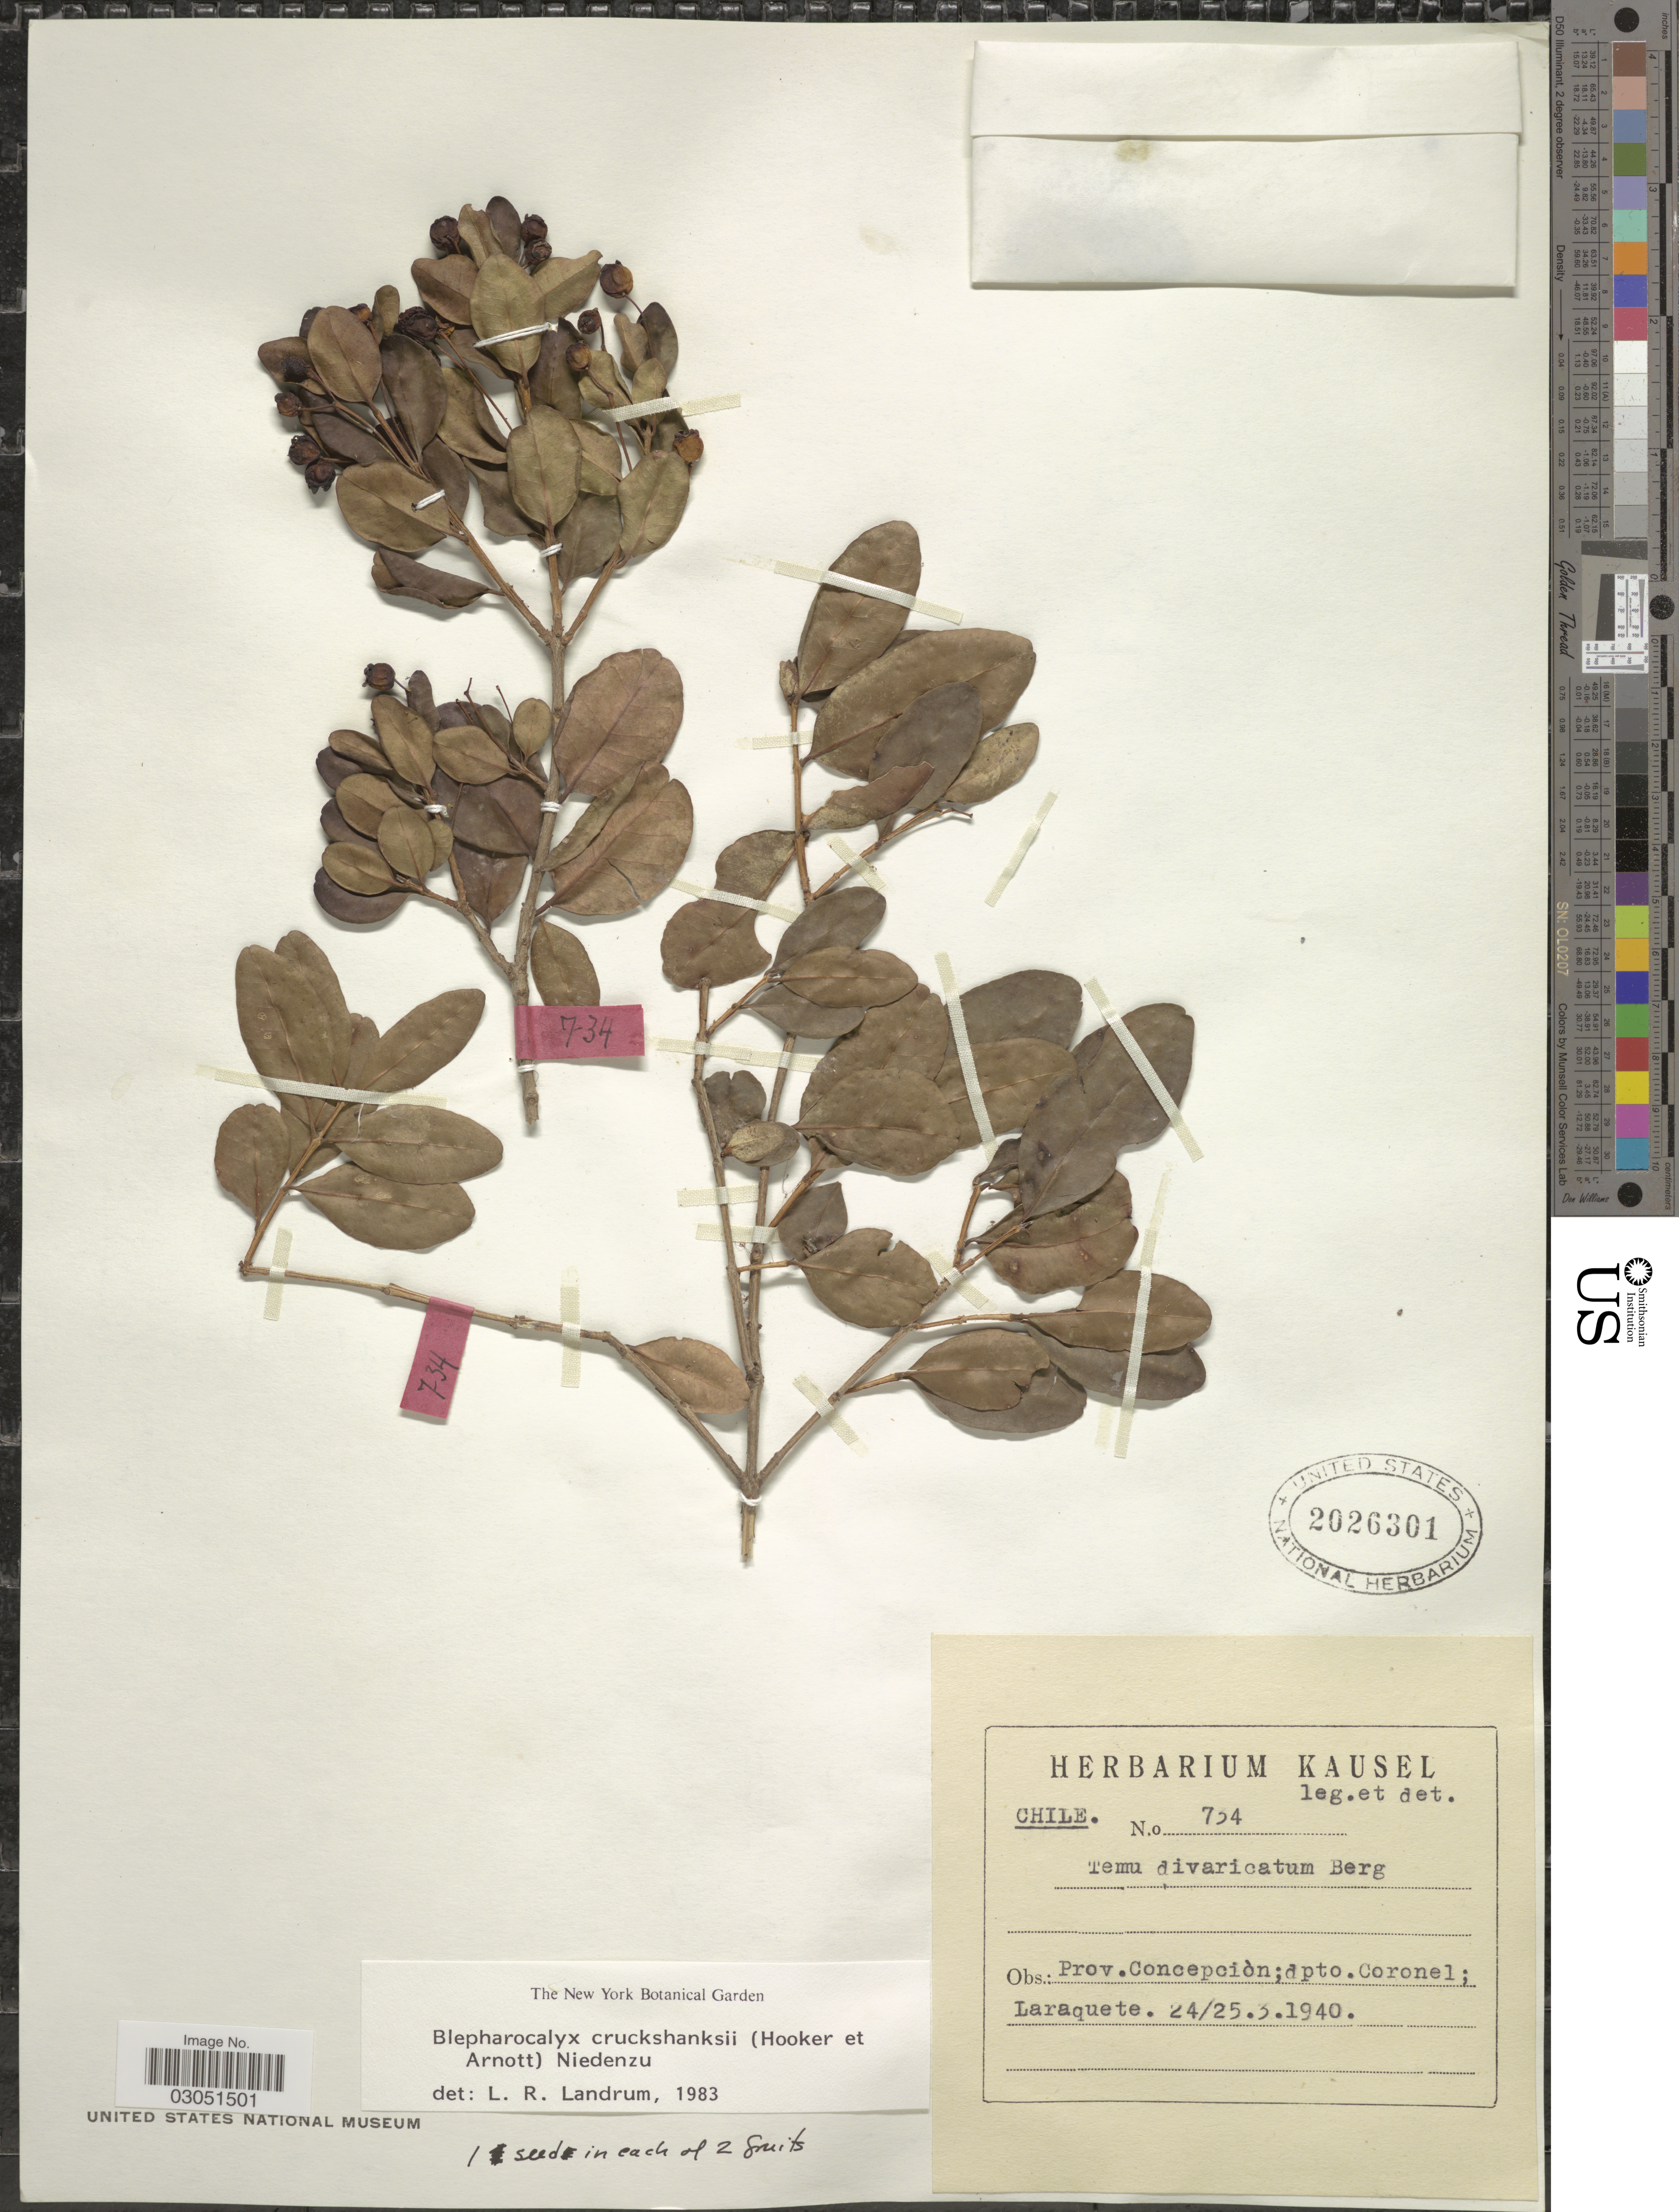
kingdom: Plantae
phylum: Tracheophyta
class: Magnoliopsida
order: Myrtales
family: Myrtaceae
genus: Temu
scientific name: Temu cruckshanksii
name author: (Hook. & Arn.) O. Berg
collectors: -. Kausel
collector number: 734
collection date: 1940-03-24/1940-03-25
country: Chile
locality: Pov. Concepciòn ; dpto. Coronel; Laraquete.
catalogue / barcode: US 2026301